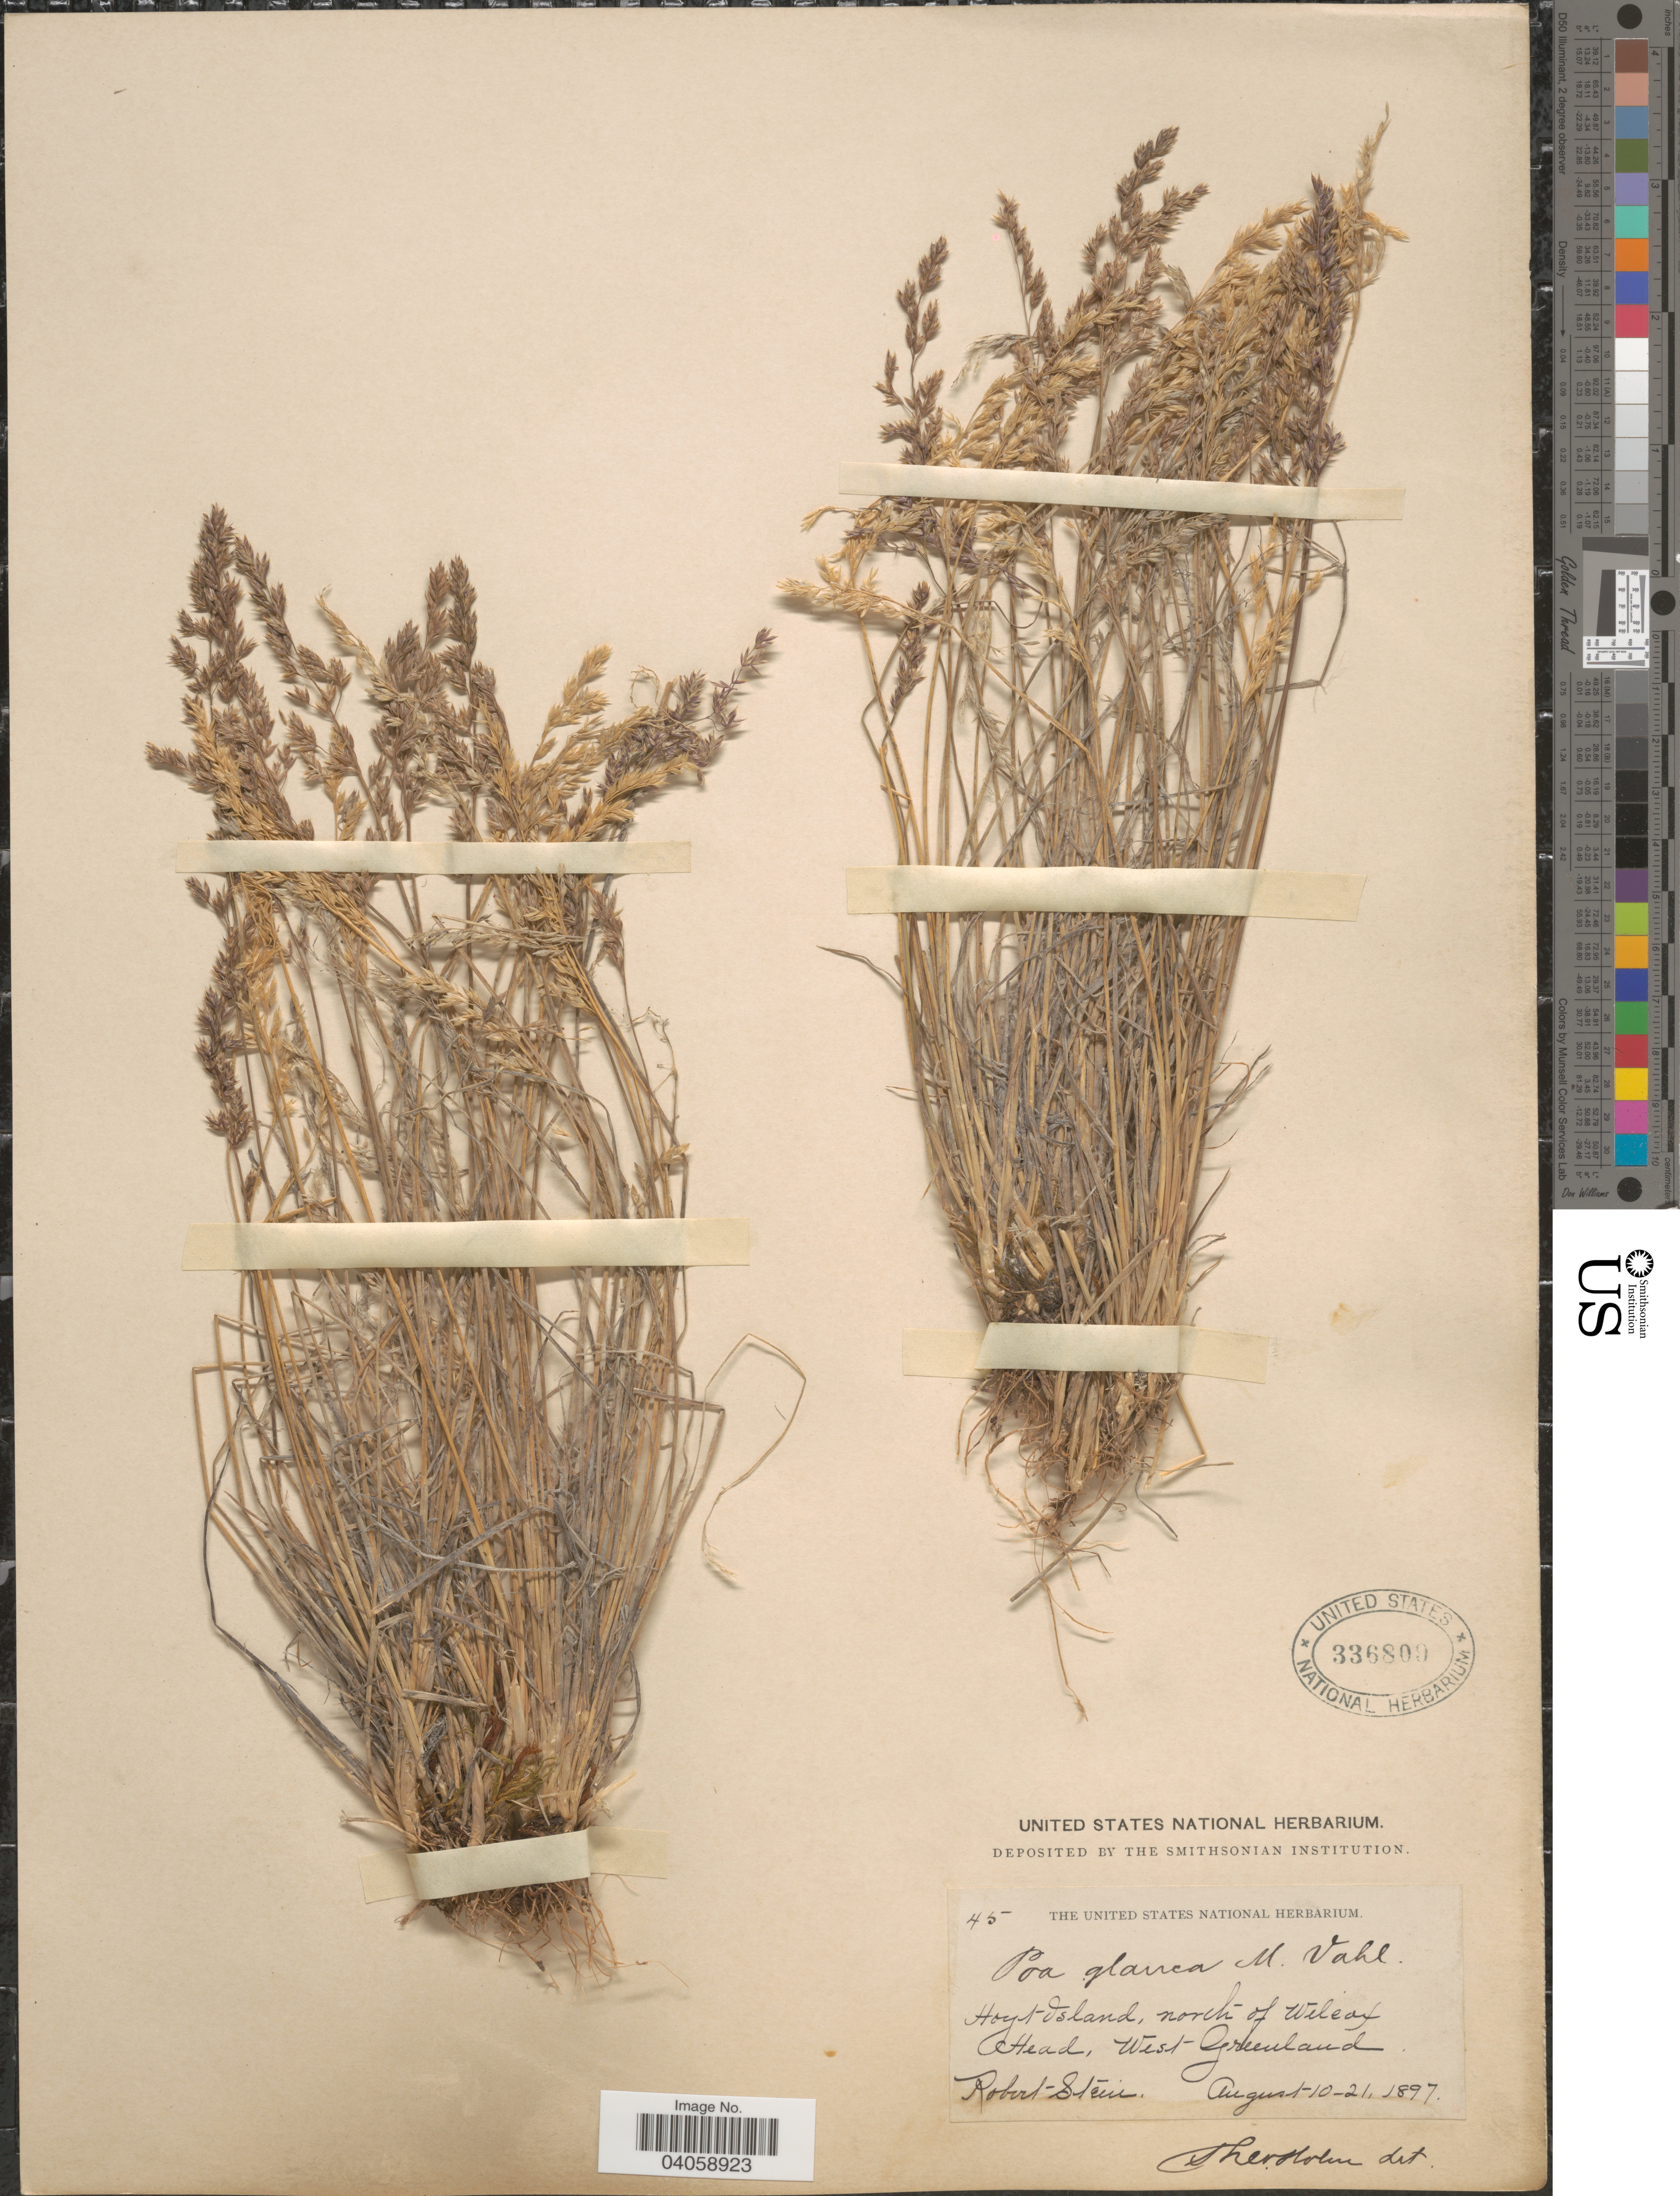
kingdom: Plantae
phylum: Tracheophyta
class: Liliopsida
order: Poales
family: Poaceae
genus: Poa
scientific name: Poa glauca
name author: Vahl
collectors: R. Stein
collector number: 45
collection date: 1897-08-10/1897-08-21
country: Greenland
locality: Hoyt Island, north of Wilcox Head, West Greenland.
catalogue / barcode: US 336809